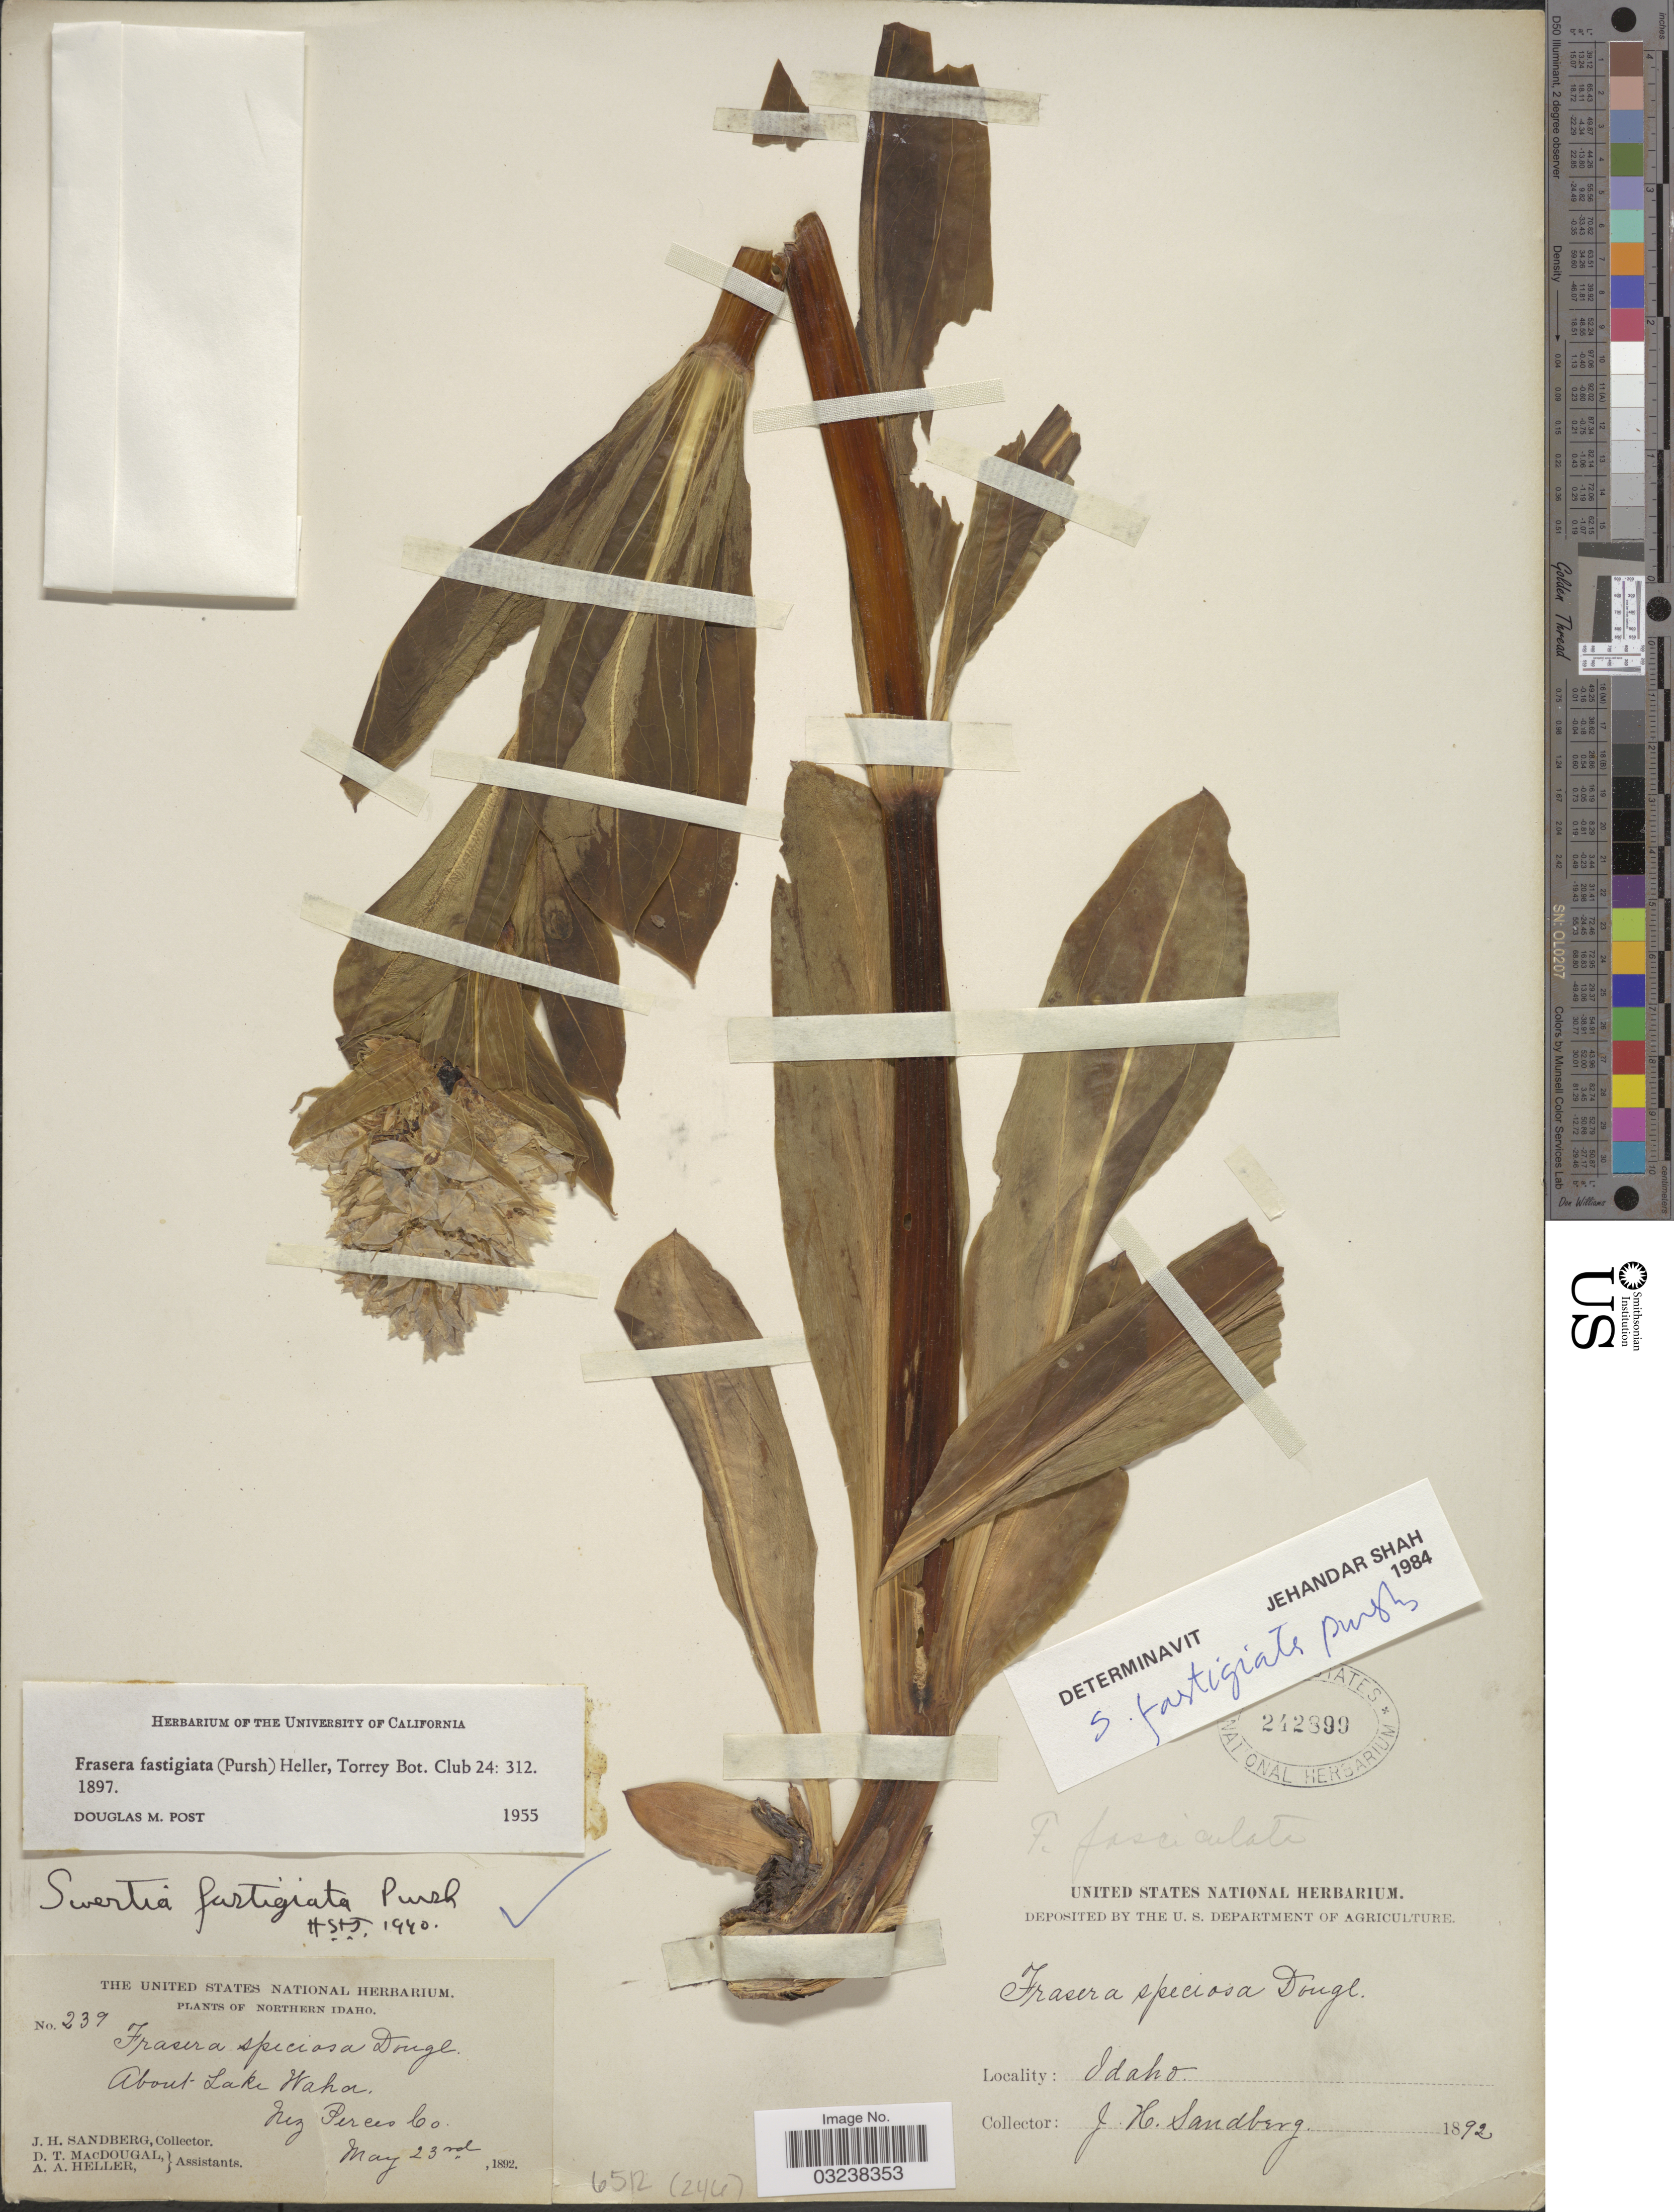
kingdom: Plantae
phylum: Tracheophyta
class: Magnoliopsida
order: Gentianales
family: Gentianaceae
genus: Swertia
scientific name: Swertia fastigiata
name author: Pursh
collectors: J. H. Sandberg, D. T. MacDougal & A. A. Heller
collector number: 239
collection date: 1892-05-23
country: United States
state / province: Idaho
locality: Northern Idaho. About Lake Waha. Nez Perces Co.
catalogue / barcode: US 242899